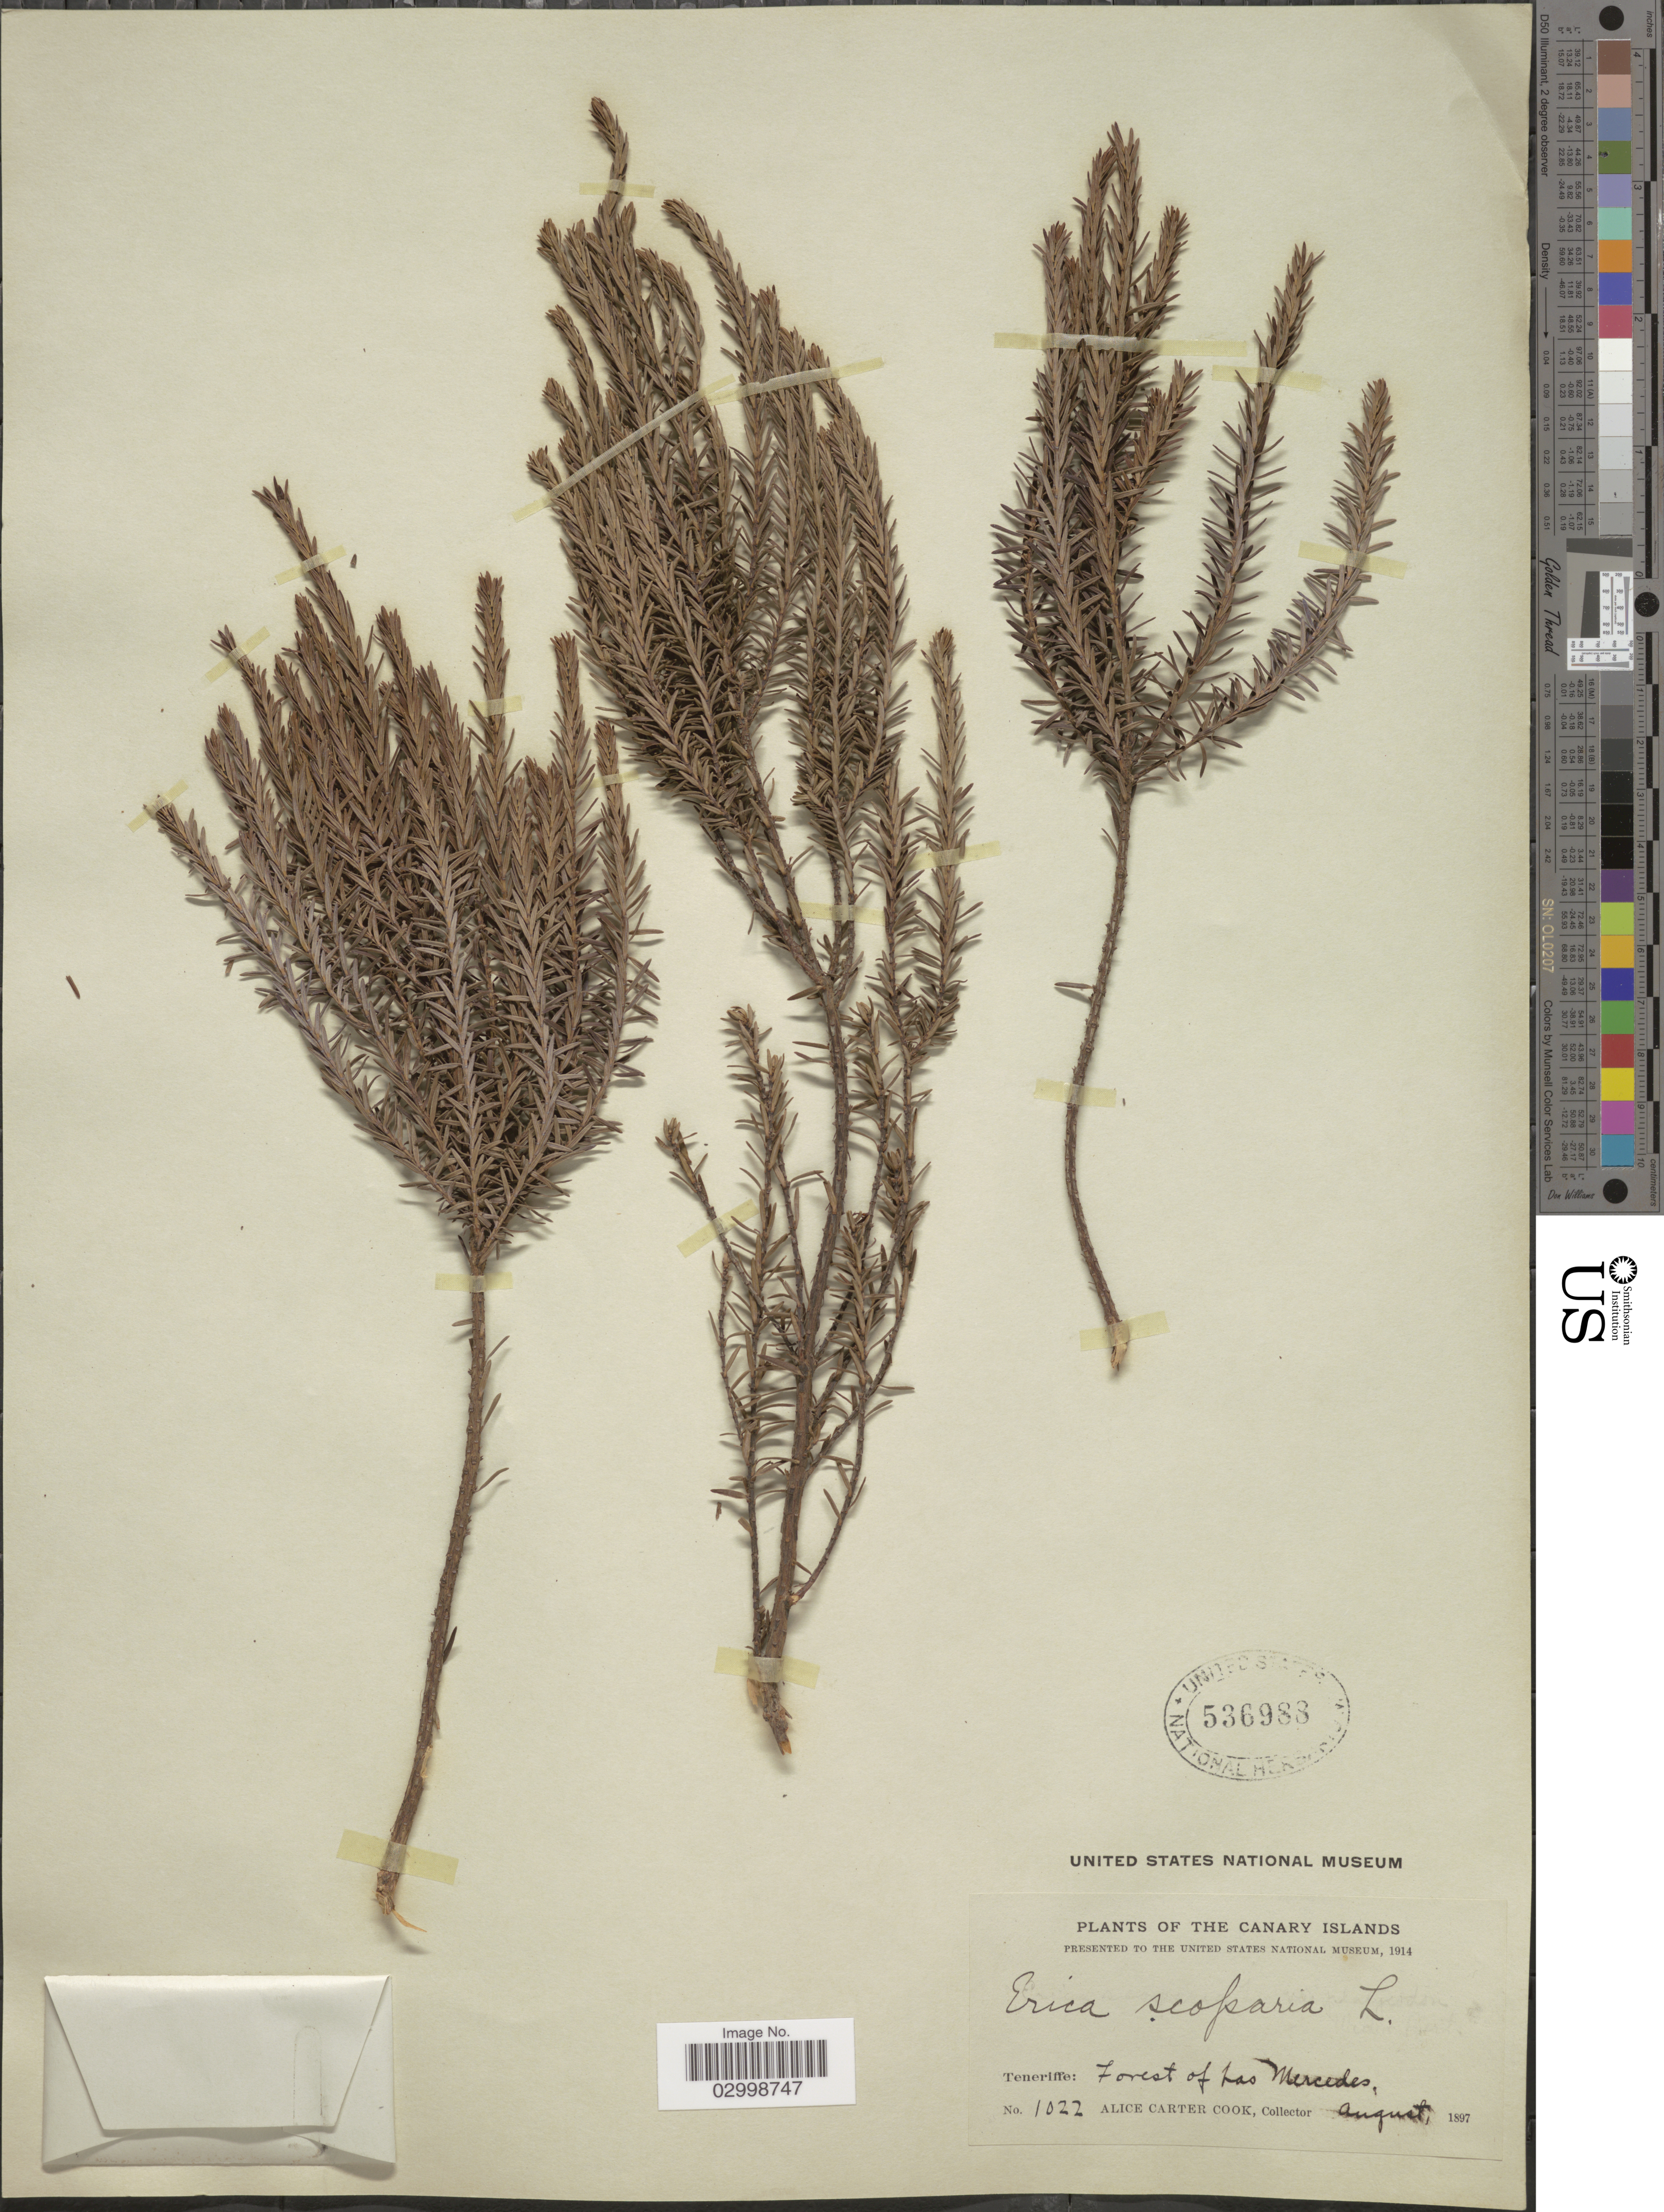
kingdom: Plantae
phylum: Tracheophyta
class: Magnoliopsida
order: Ericales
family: Ericaceae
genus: Erica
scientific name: Erica scoparia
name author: L.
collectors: Alice C. Cook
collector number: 1022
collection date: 1897-08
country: Spain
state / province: Canarias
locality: Canary Islands. Tenerife. Forest of Las Mercedes.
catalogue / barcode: US 536988